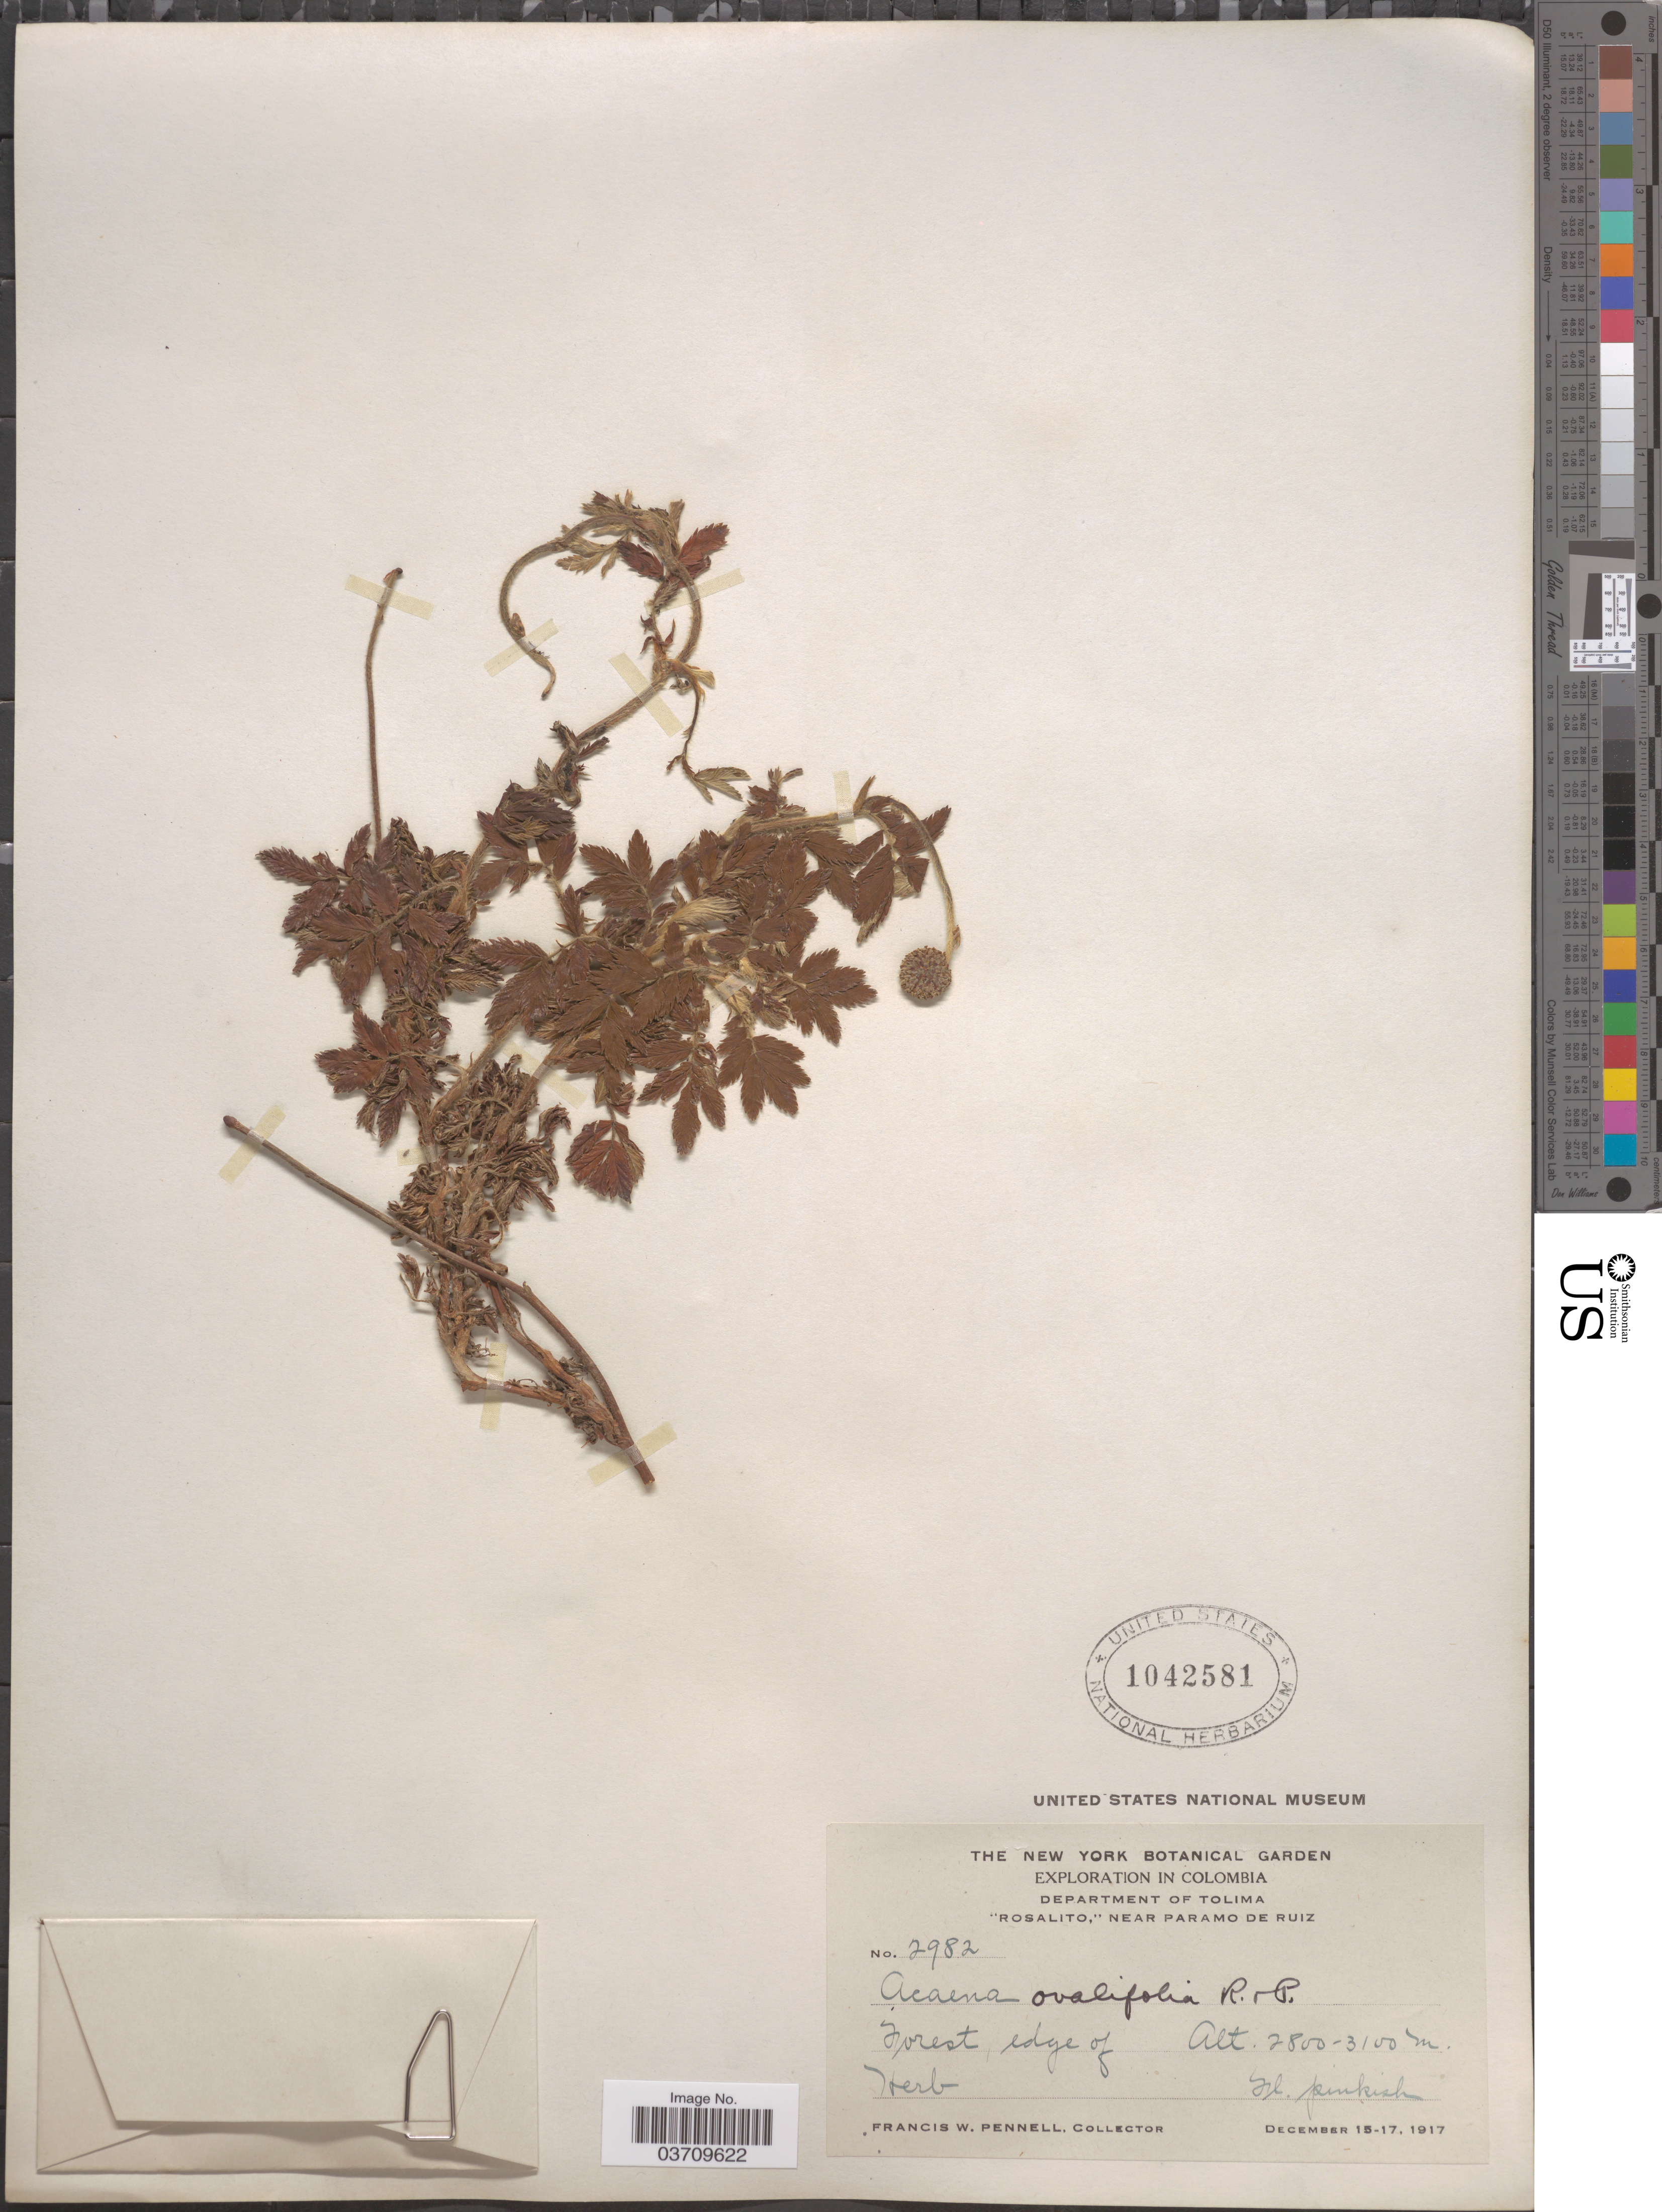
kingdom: Plantae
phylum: Tracheophyta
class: Magnoliopsida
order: Rosales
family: Rosaceae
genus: Acaena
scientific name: Acaena ovalifolia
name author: Ruiz & Pav.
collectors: F. W. Pennell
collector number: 2982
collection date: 1917-12-15/1917-12-17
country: Colombia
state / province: Tolima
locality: Department of Tolima. "Rosalito," near Paramo de Ruiz.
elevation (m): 2800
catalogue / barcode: US 1042581